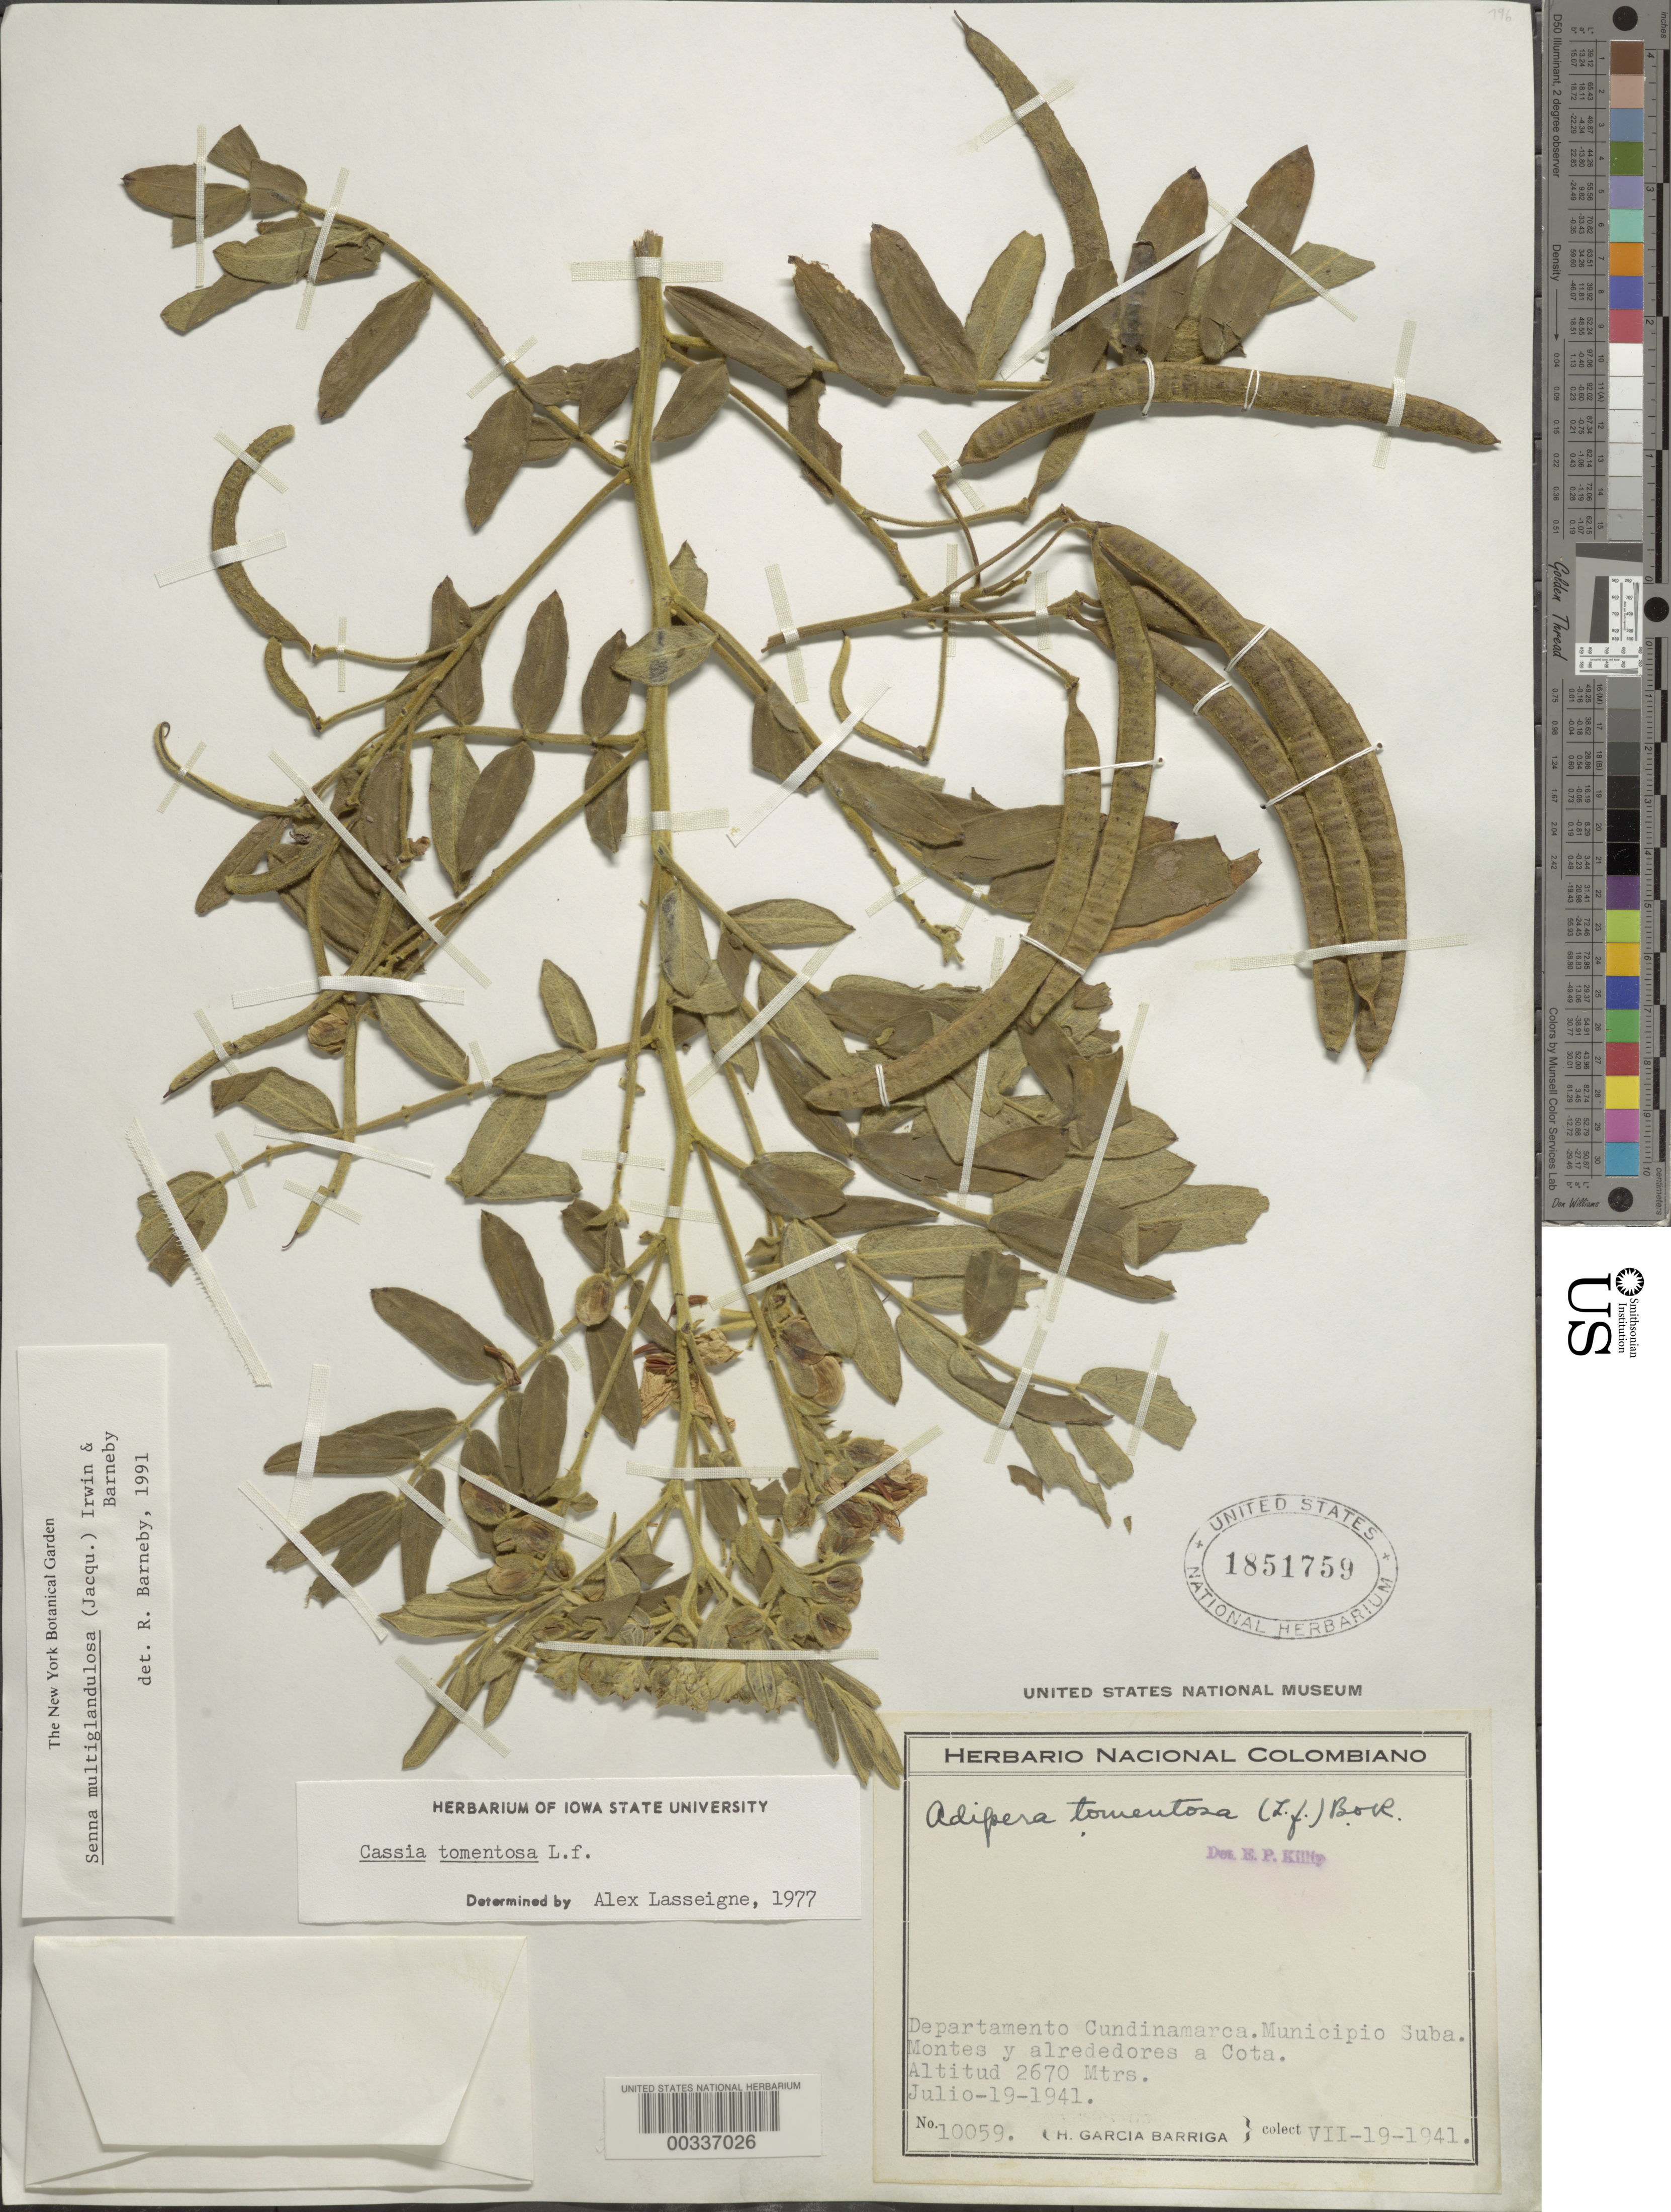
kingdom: Plantae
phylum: Tracheophyta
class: Magnoliopsida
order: Fabales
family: Fabaceae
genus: Senna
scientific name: Senna multiglandulosa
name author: (Jacq.) H.S. Irwin & Barneby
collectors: H. García Barriga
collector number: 10059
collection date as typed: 19 Jul 1941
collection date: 1941-07-19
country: Colombia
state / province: Cundinamarca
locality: Suba Mun. (?), Montes and vicinity of Cota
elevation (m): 2670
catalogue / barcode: US 1851759